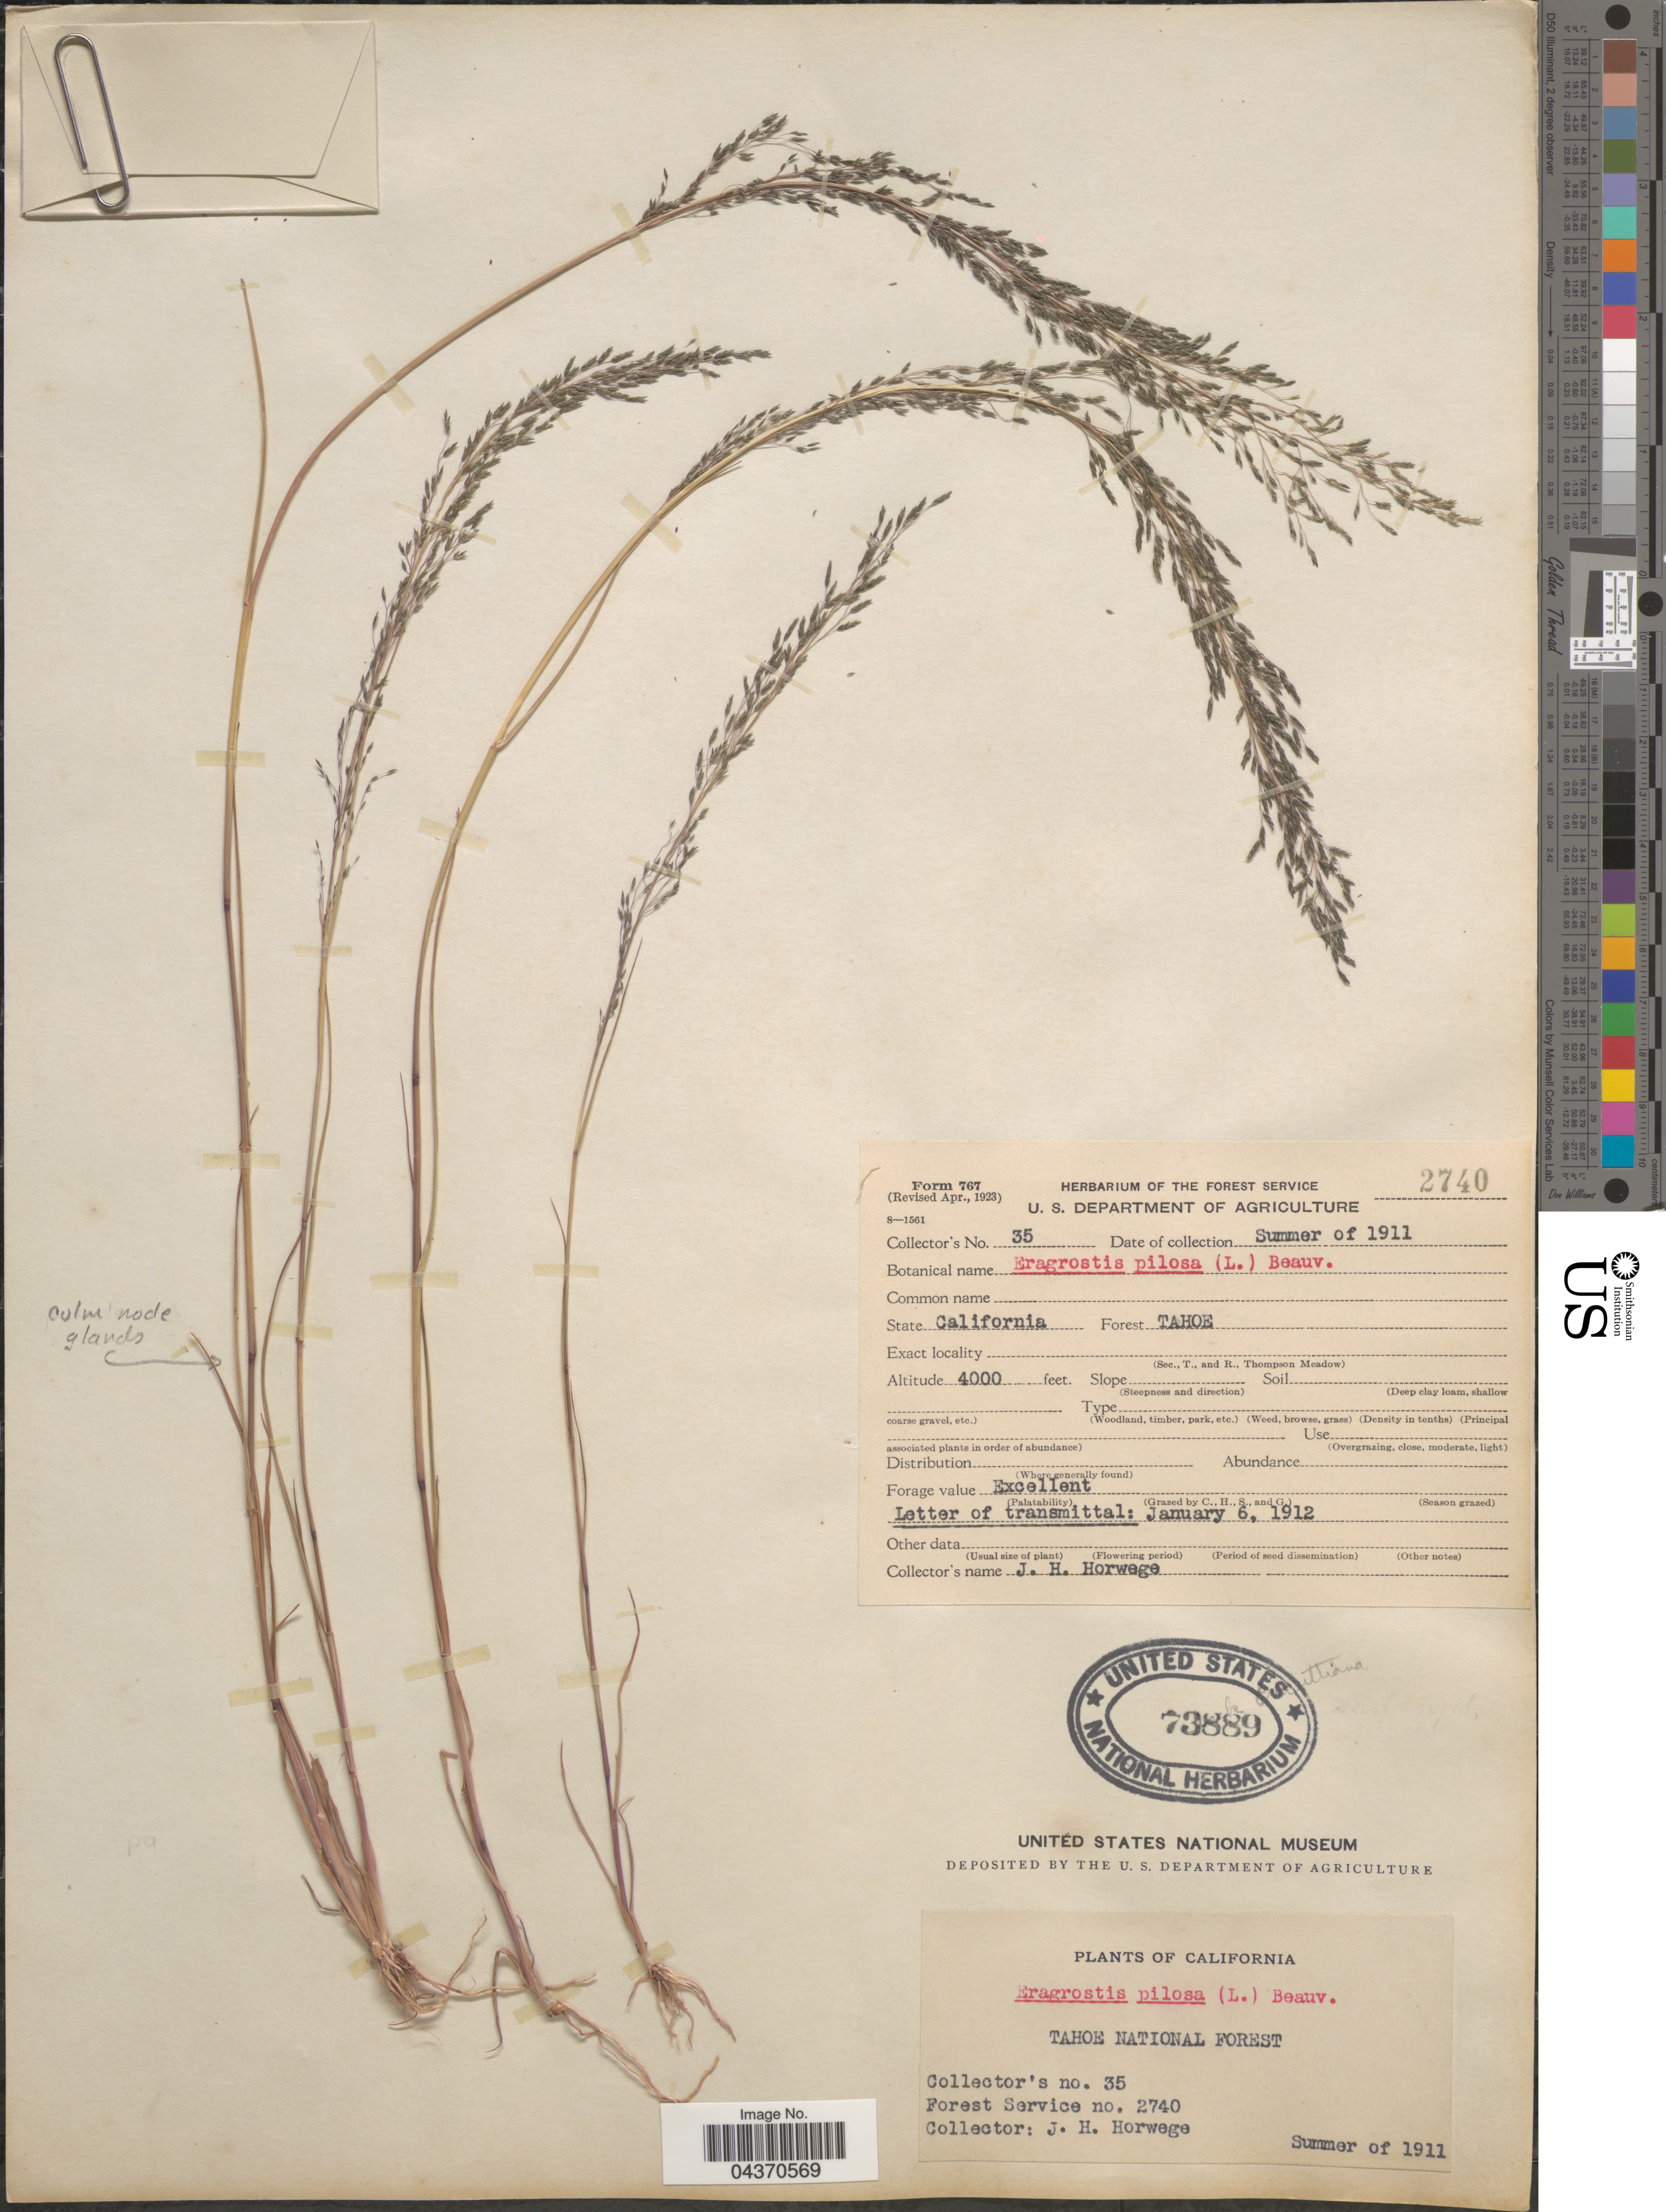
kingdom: Plantae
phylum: Tracheophyta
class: Liliopsida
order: Poales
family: Poaceae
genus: Eragrostis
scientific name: Eragrostis pilosa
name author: (L.) P. Beauv.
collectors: J. Horwege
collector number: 35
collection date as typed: Summer of 1911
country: United States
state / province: California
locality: Tahoe National Forest. Forest Tahoe.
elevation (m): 1219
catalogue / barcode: US 73889